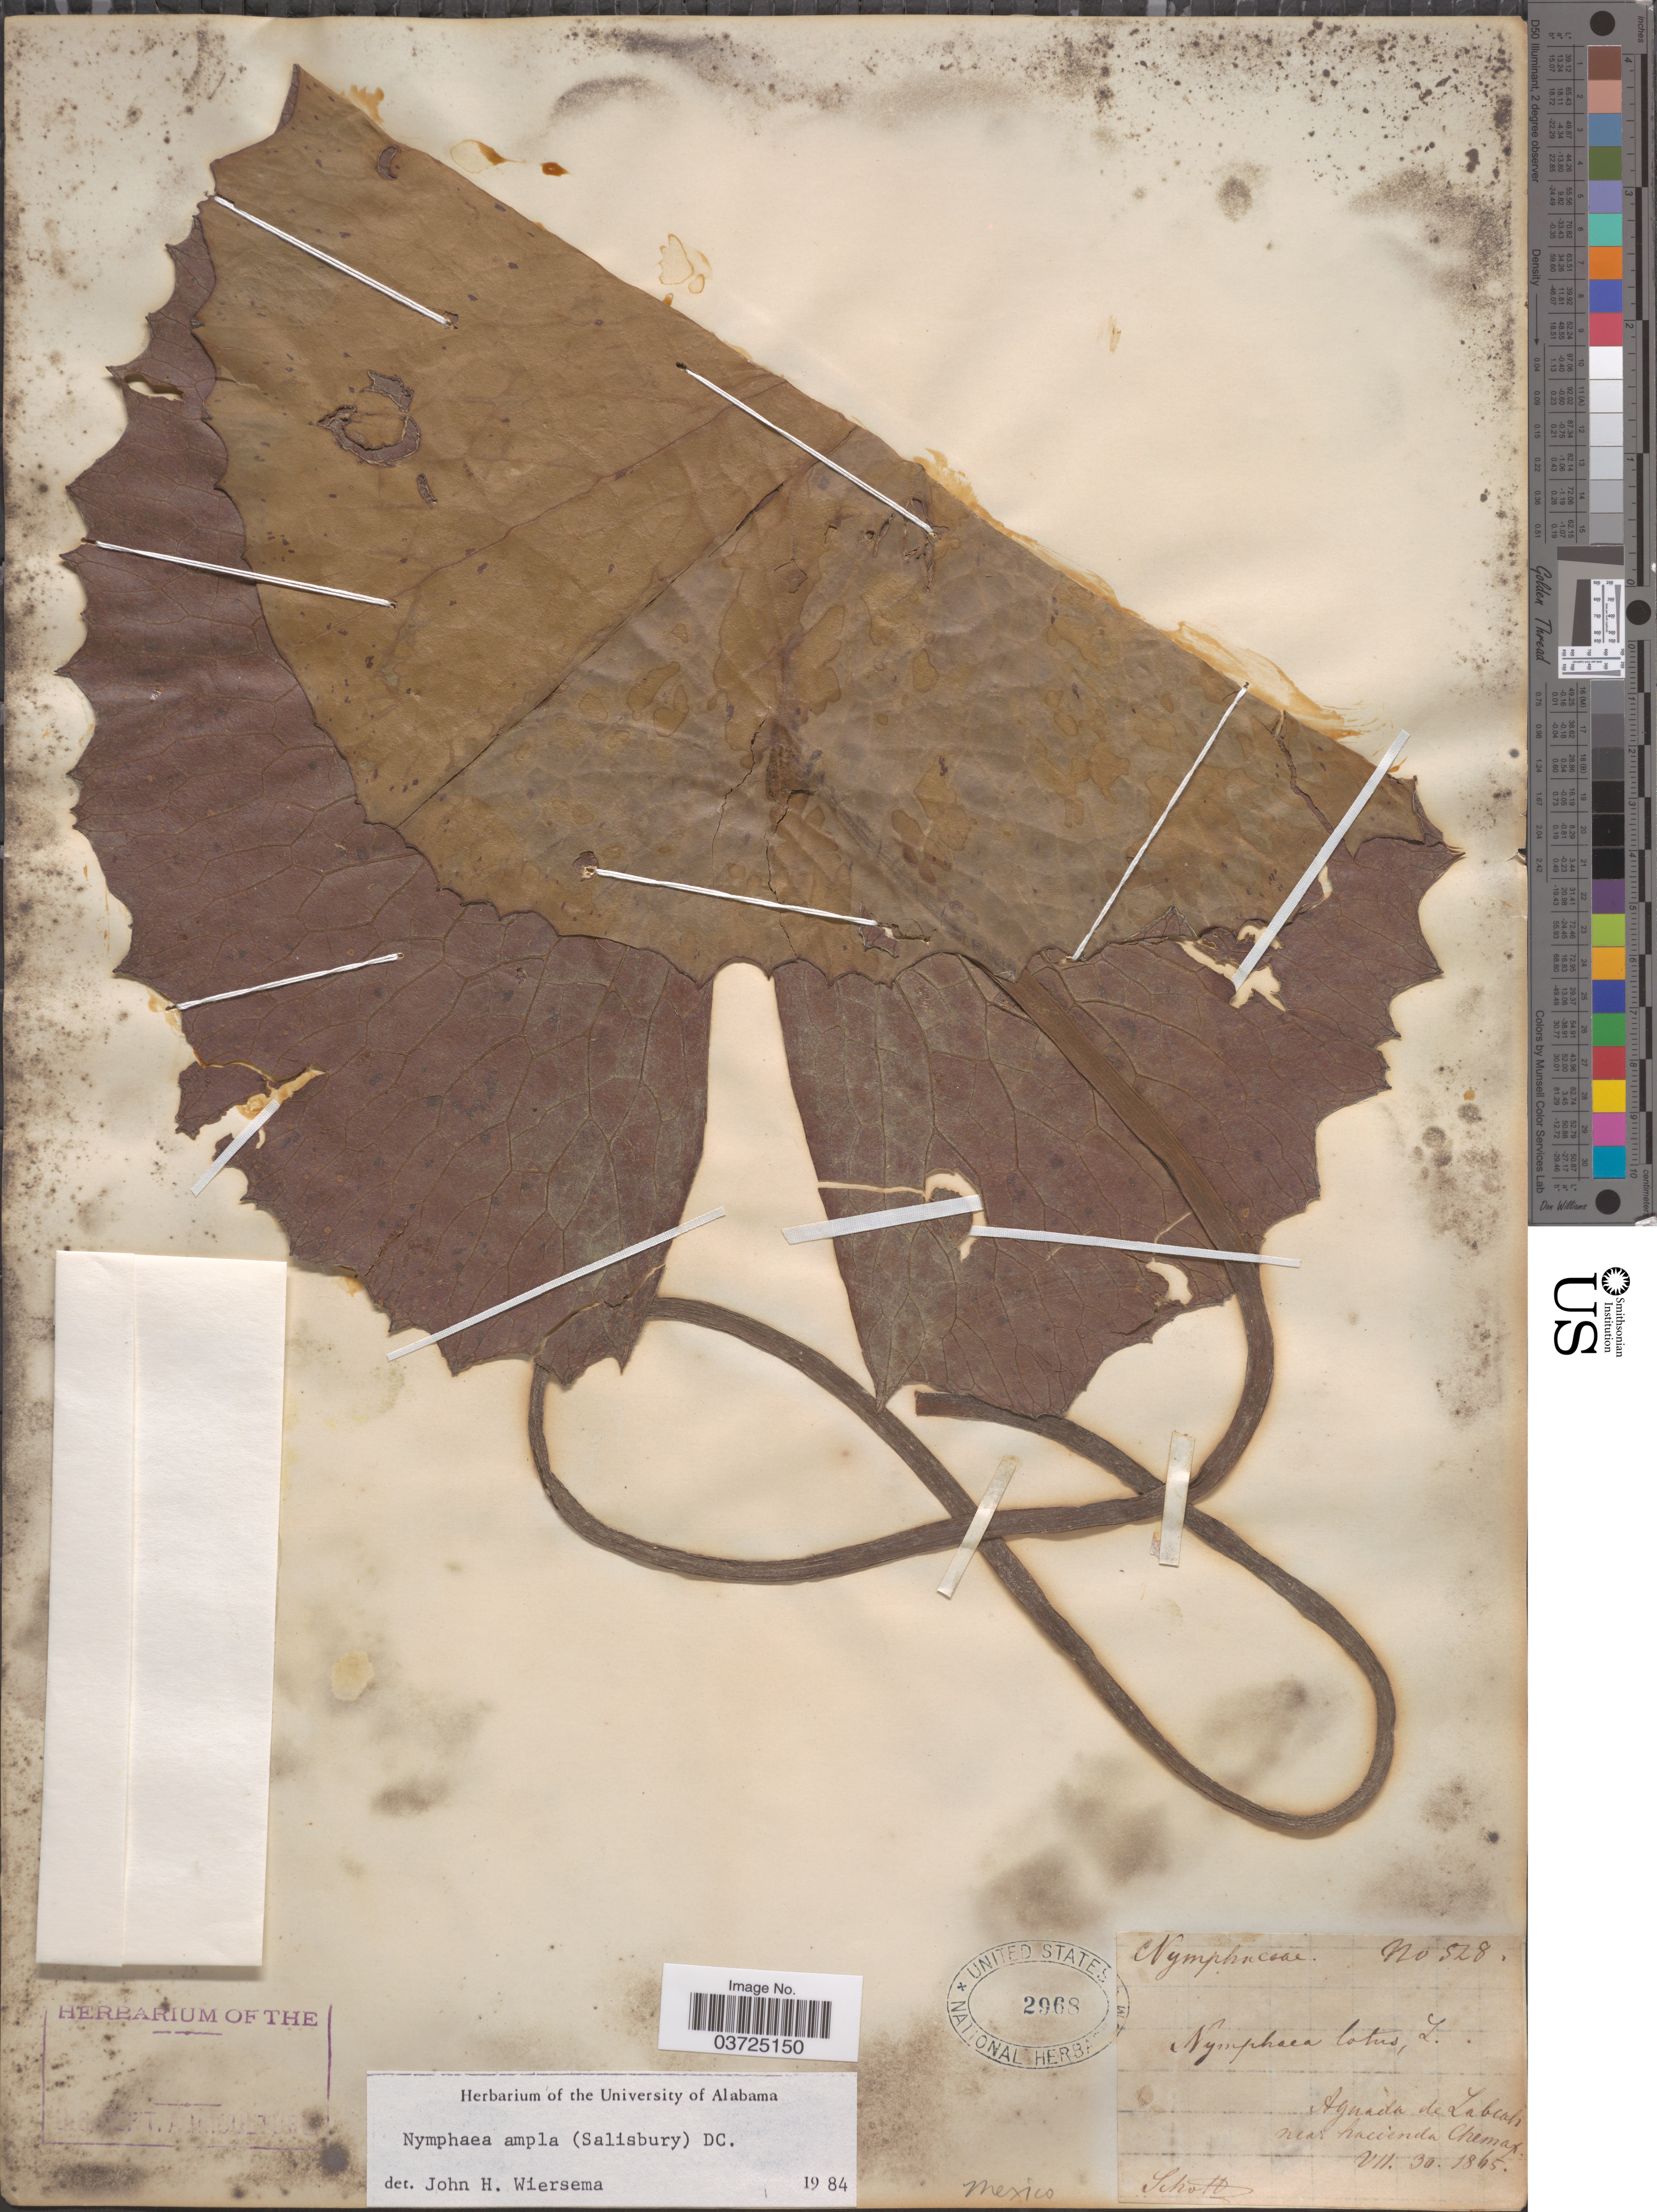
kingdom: Plantae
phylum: Tracheophyta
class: Magnoliopsida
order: Nymphaeales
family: Nymphaeaceae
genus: Nymphaea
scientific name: Nymphaea ampla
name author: (Salisb.) DC.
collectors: -. Schottz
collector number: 528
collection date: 1865-07-30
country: Puerto Rico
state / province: Aguada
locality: Aguada de Labcah near hacienda Chemax.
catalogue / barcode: US 2968